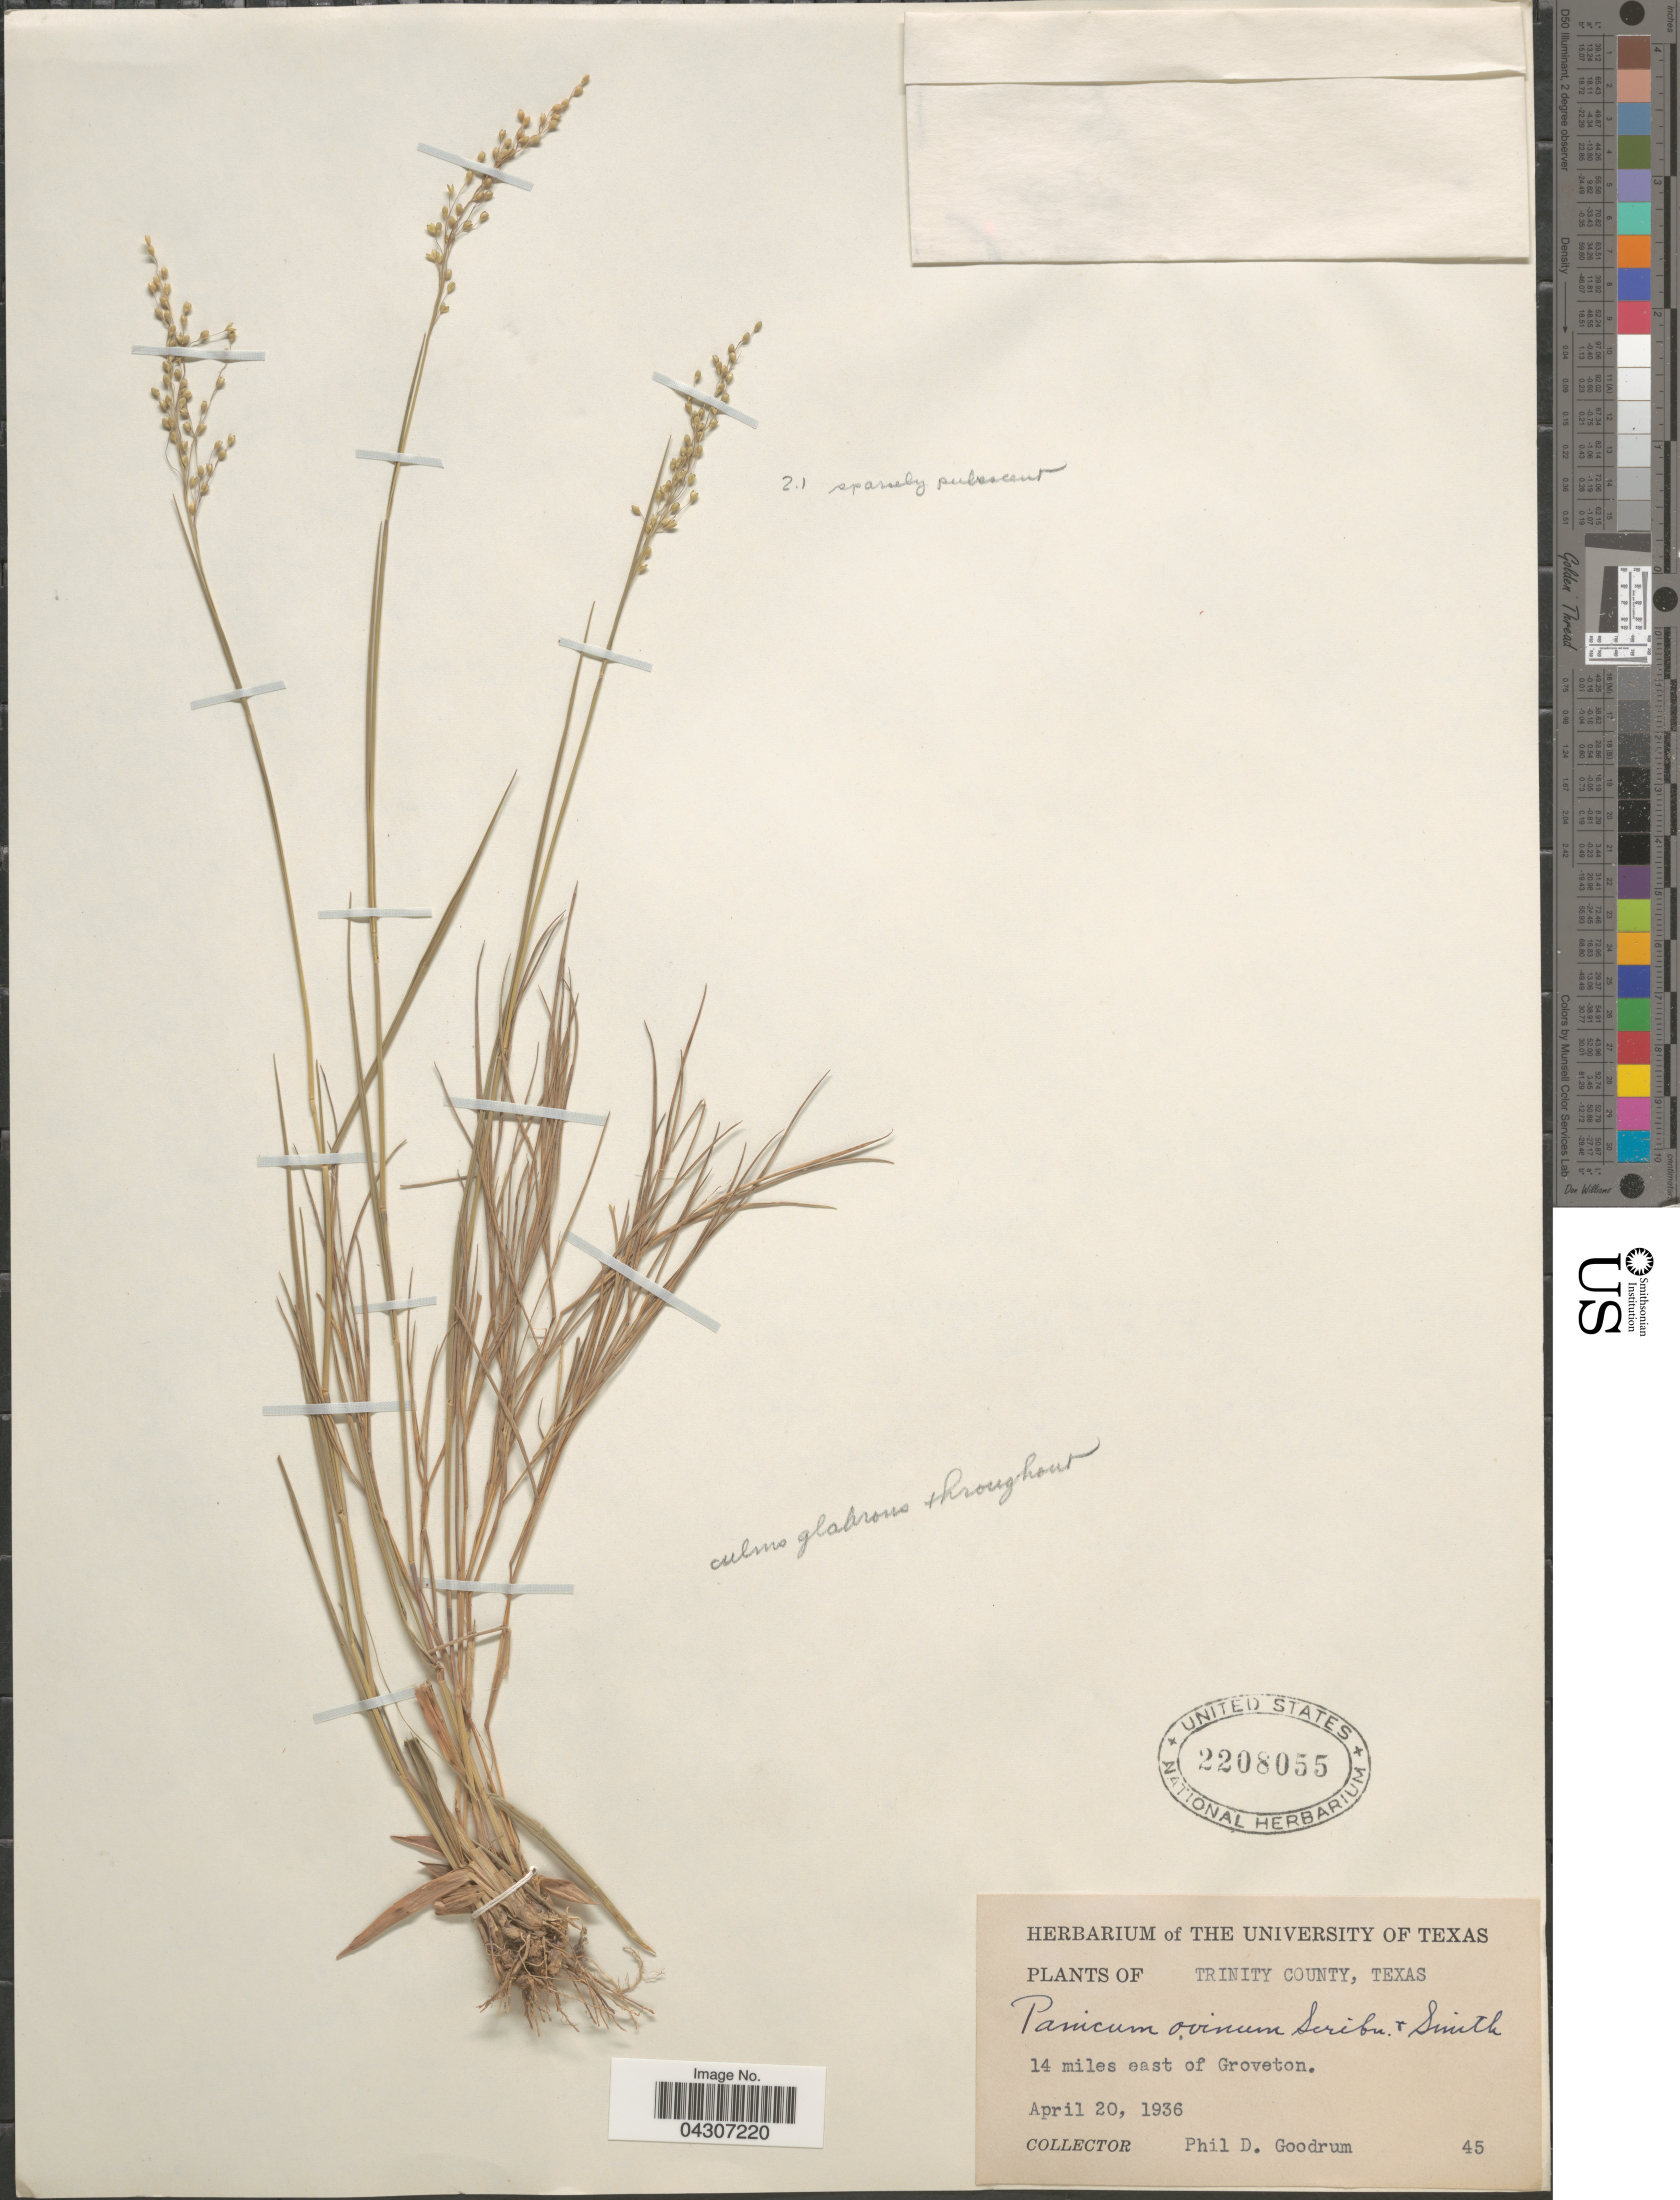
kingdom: Plantae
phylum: Tracheophyta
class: Liliopsida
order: Poales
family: Poaceae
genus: Dichanthelium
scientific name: Dichanthelium aciculare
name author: (Desv. ex Poir.) Gould & C.A. Clark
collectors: P. Goodrum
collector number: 45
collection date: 1936-04-20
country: United States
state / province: Texas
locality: Trinity County. 14 miles east of Groveton.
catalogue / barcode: US 2208055